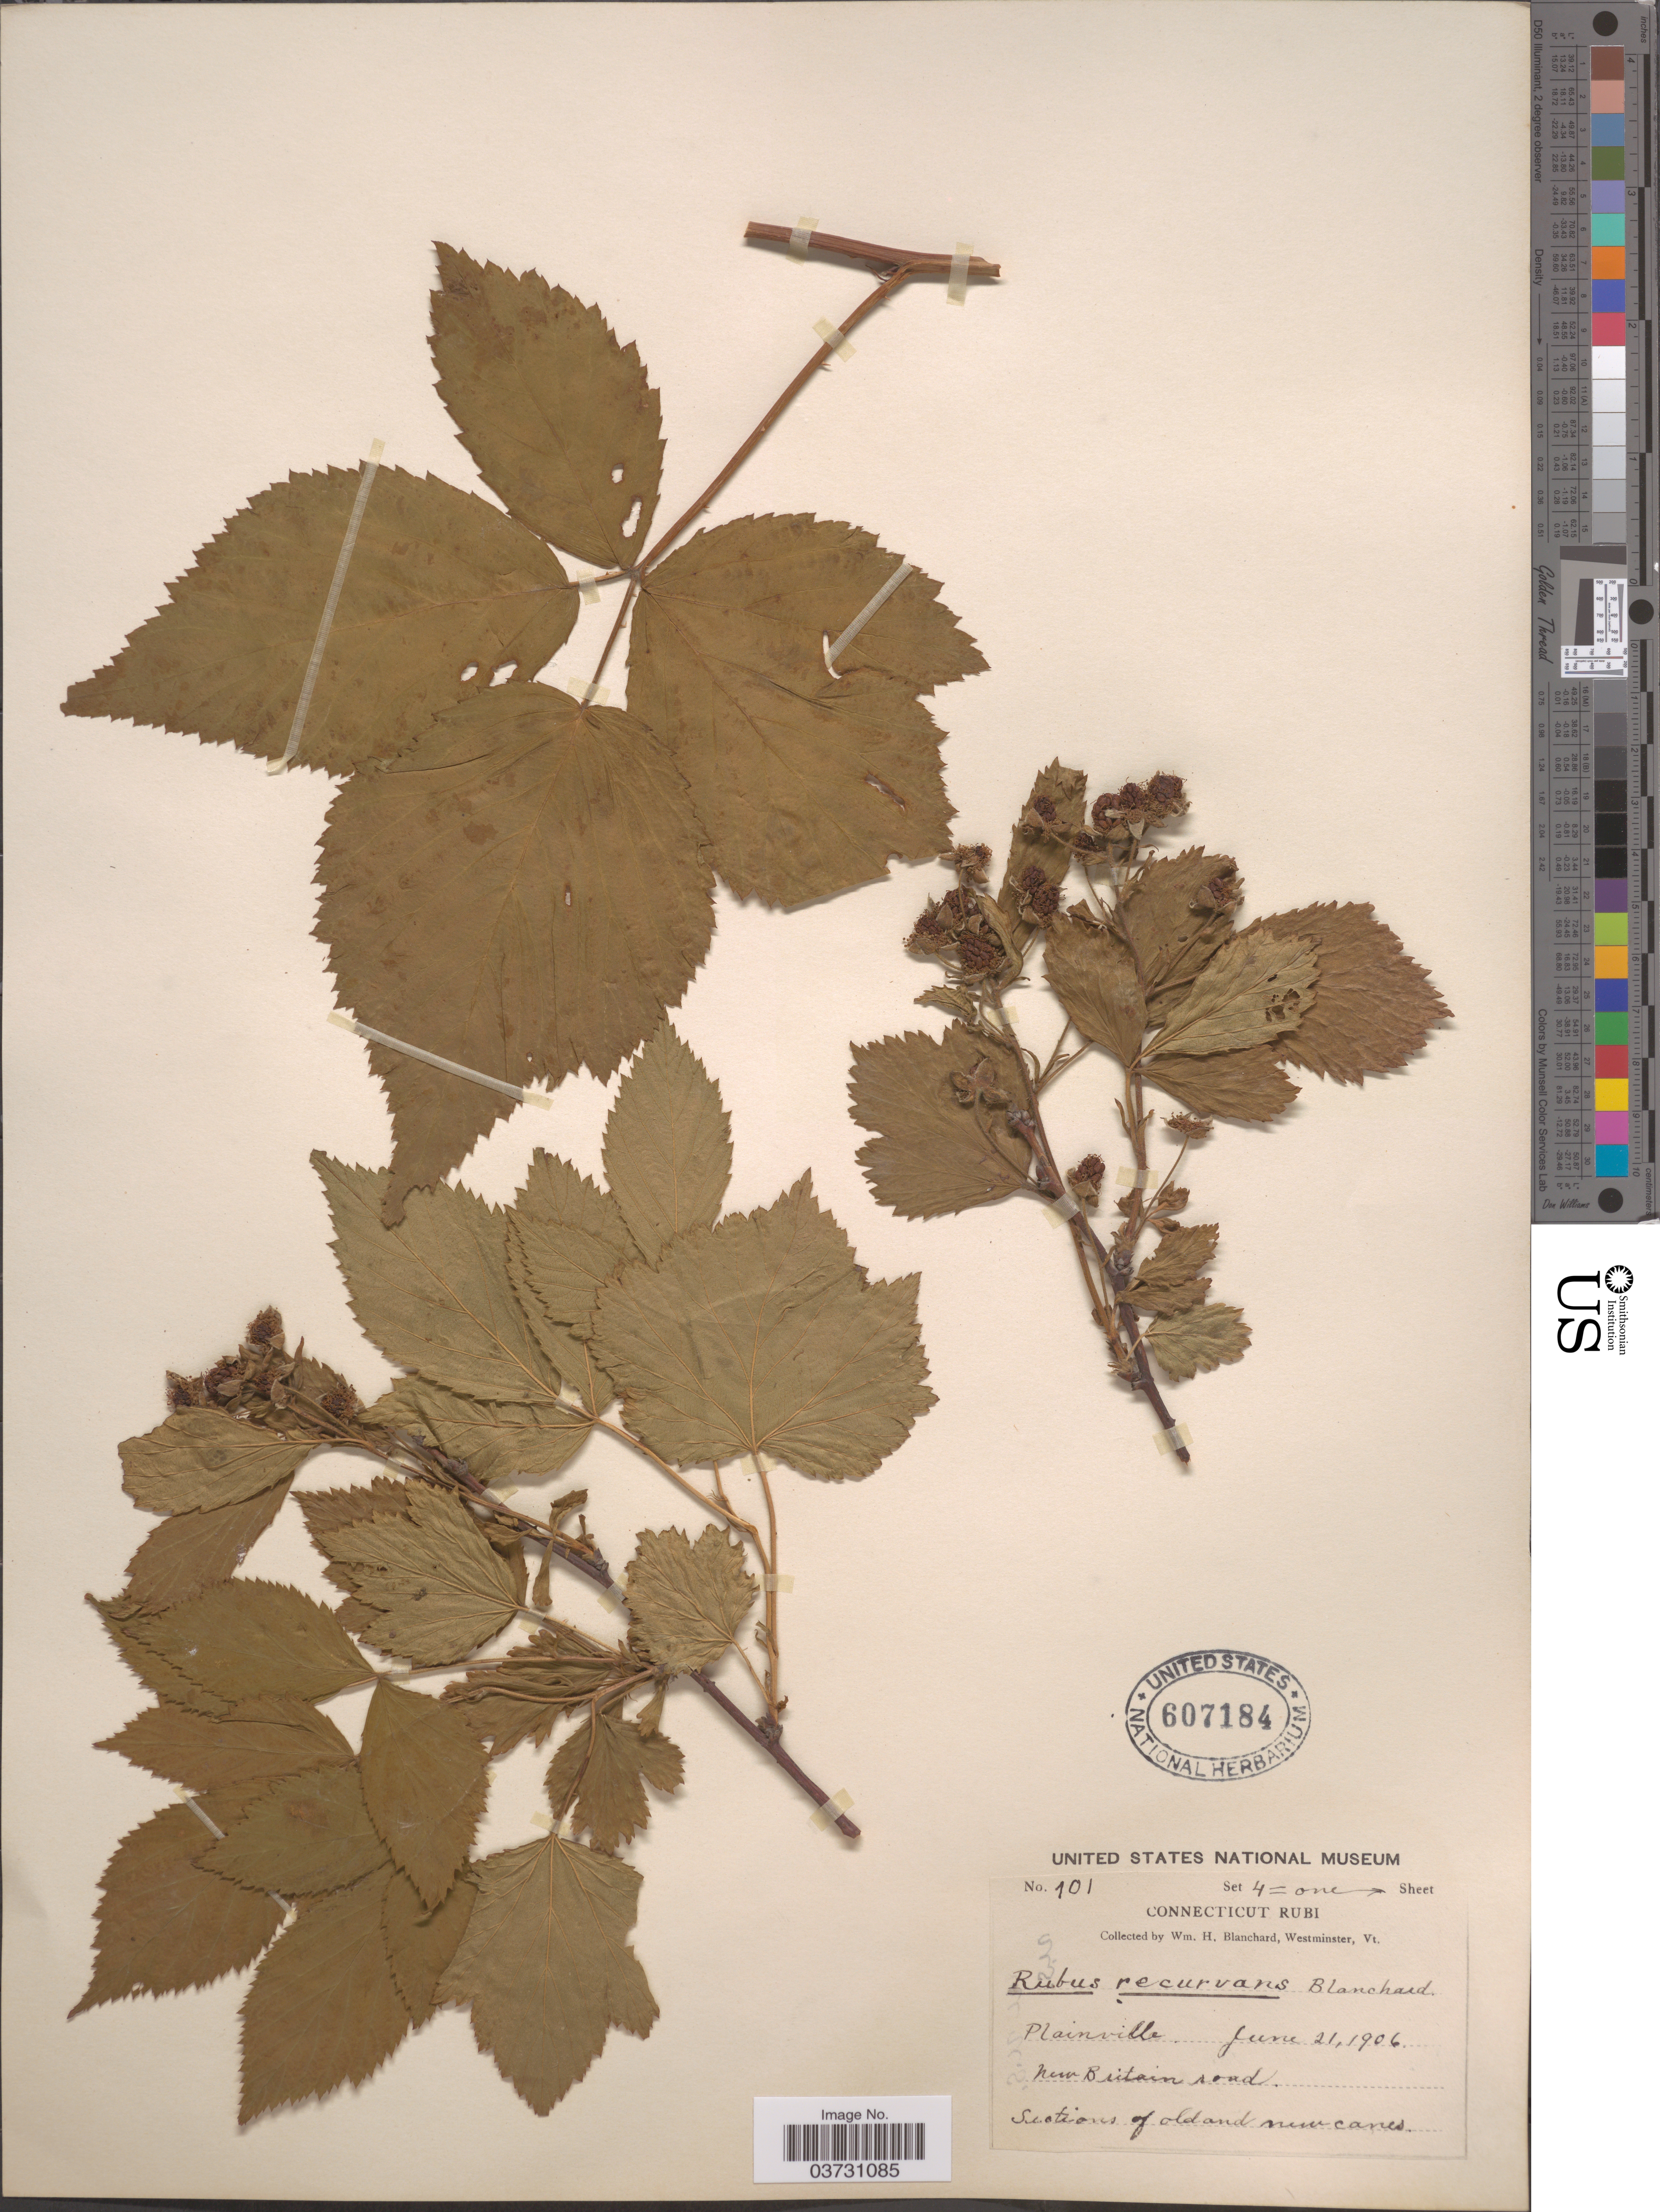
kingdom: Plantae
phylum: Tracheophyta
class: Magnoliopsida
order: Rosales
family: Rosaceae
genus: Rubus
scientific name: Rubus recurvans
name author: Blanch.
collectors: W. H. Blanchard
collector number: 101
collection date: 1906-06-21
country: United States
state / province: Connecticut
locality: Connecticut Rubi. Plainville. New Britain road.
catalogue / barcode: US 607184